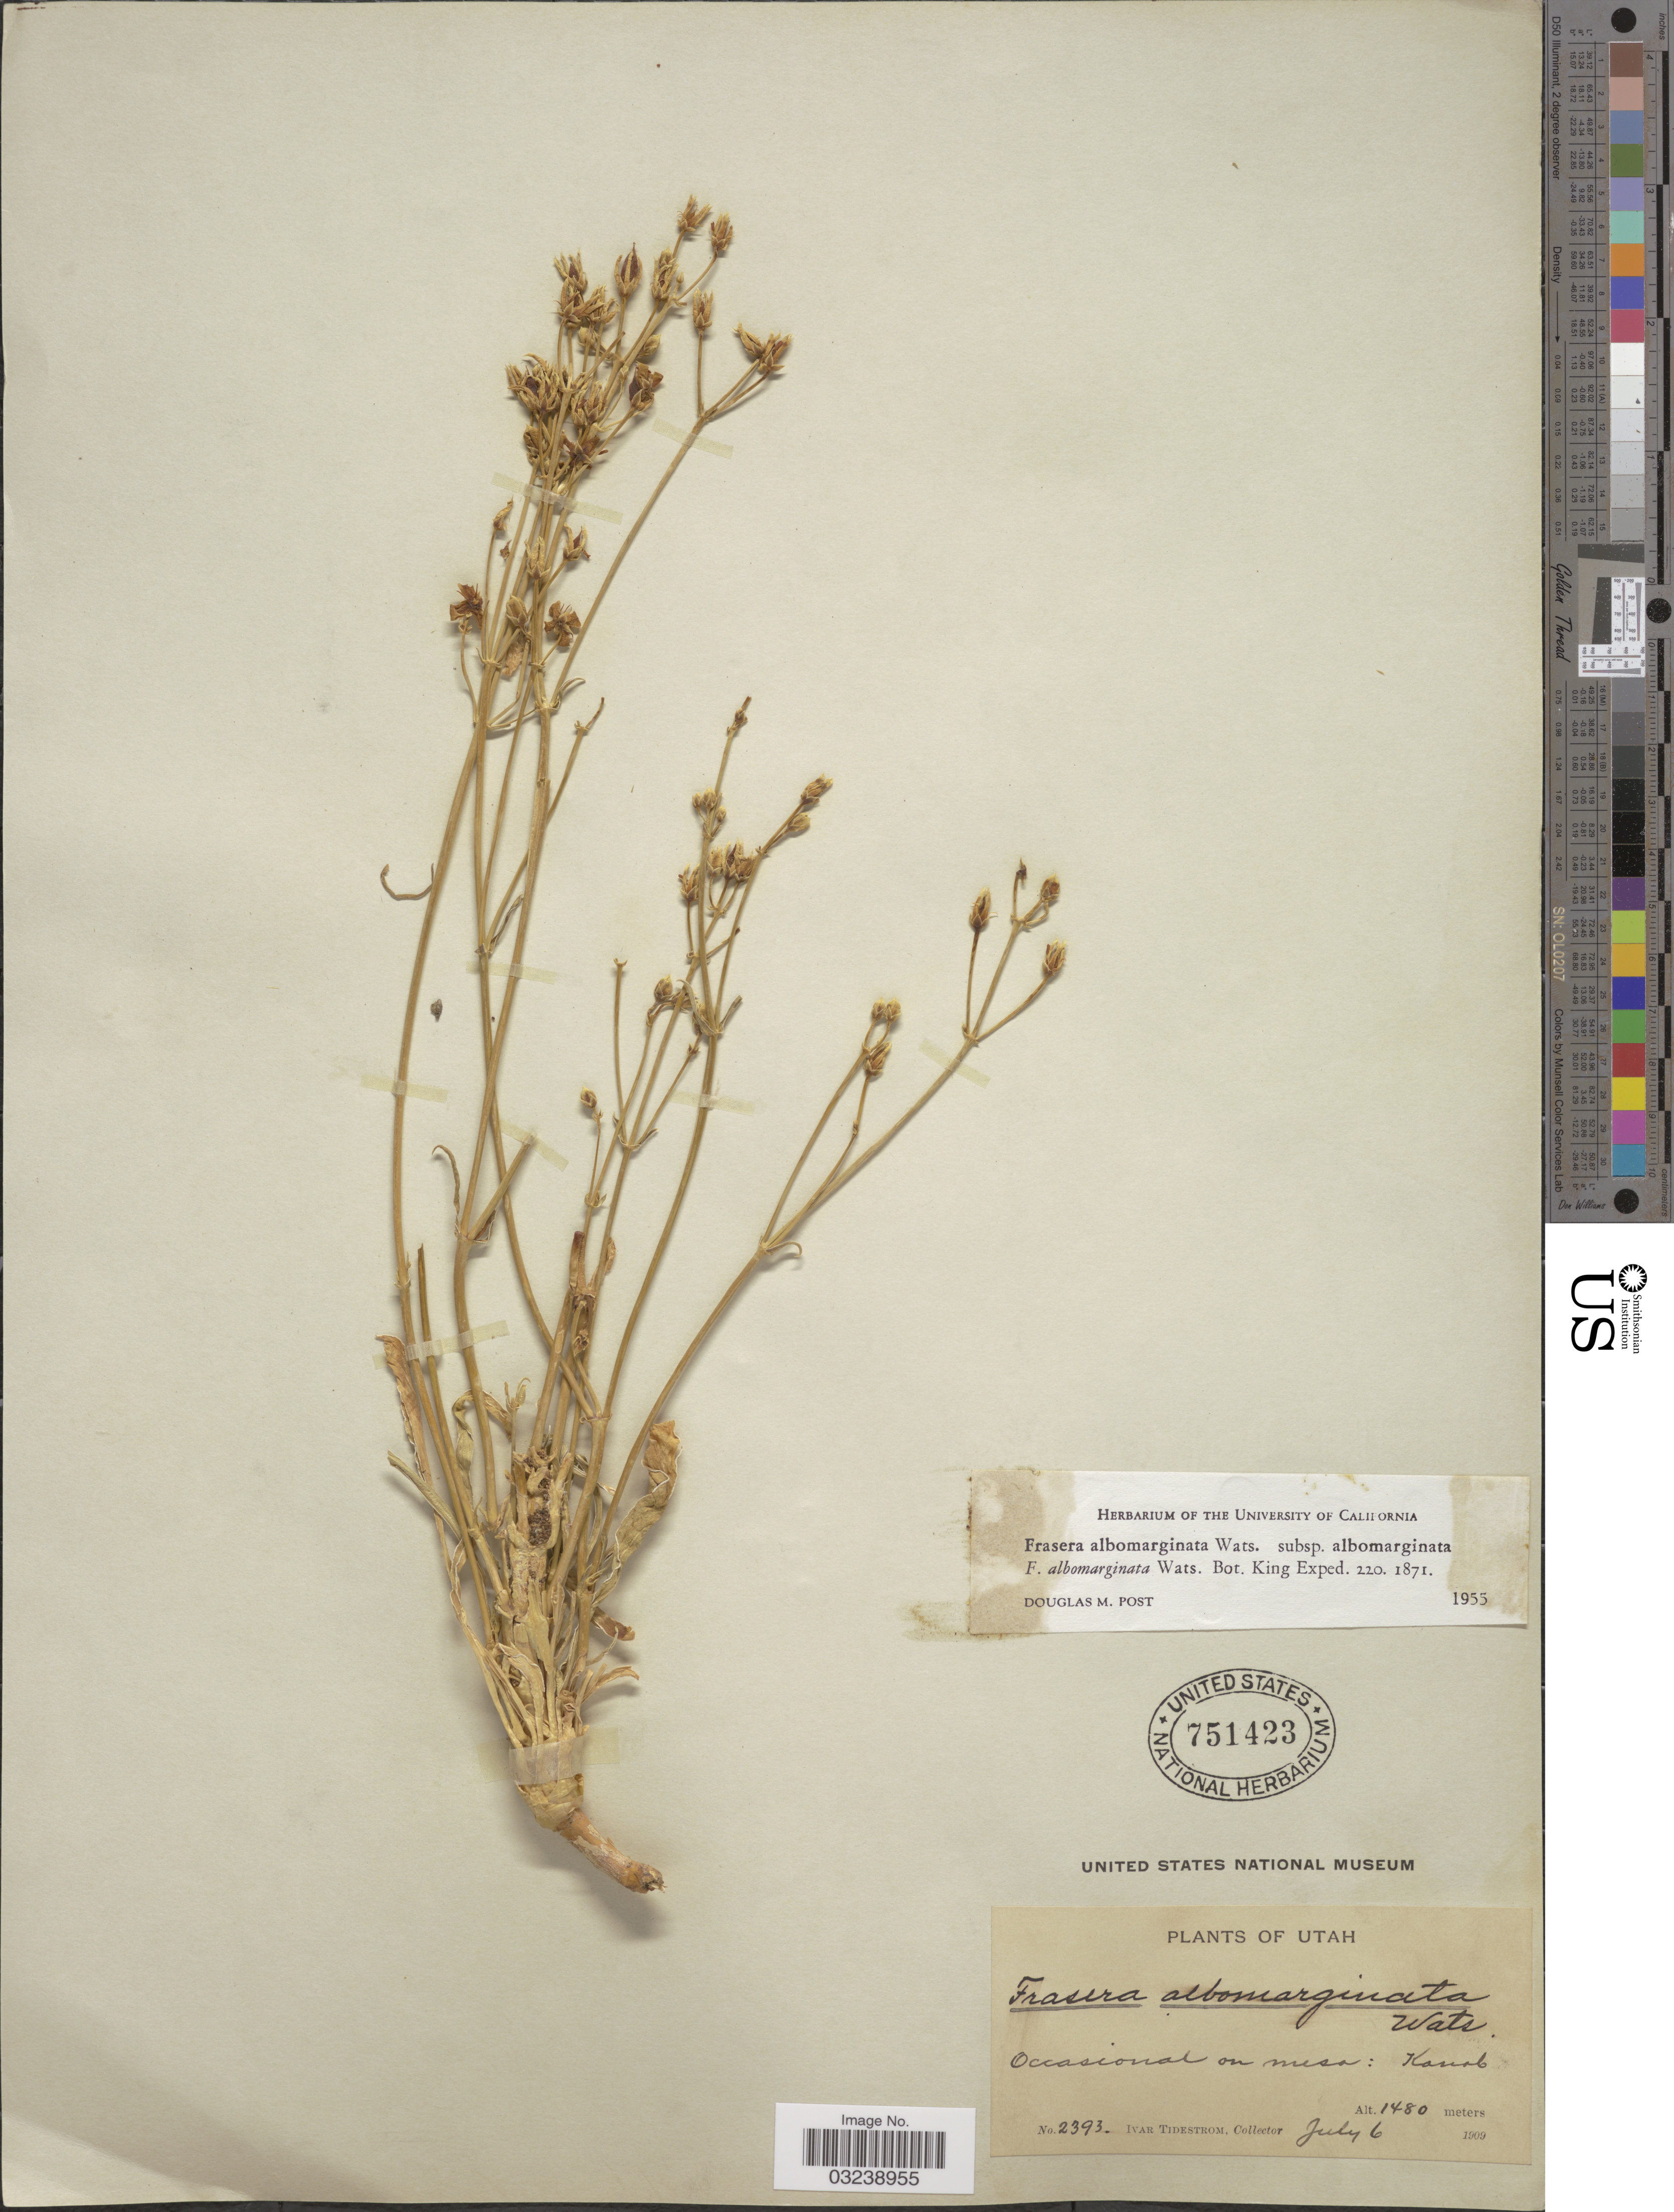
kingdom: Plantae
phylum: Tracheophyta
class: Magnoliopsida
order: Gentianales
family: Gentianaceae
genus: Frasera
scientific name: Frasera albomarginata var. albomarginata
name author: S. Watson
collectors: I. F. Tidestrom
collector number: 2393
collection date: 1909-07-06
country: United States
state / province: Utah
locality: Kanab.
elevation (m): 1480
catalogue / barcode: US 751423